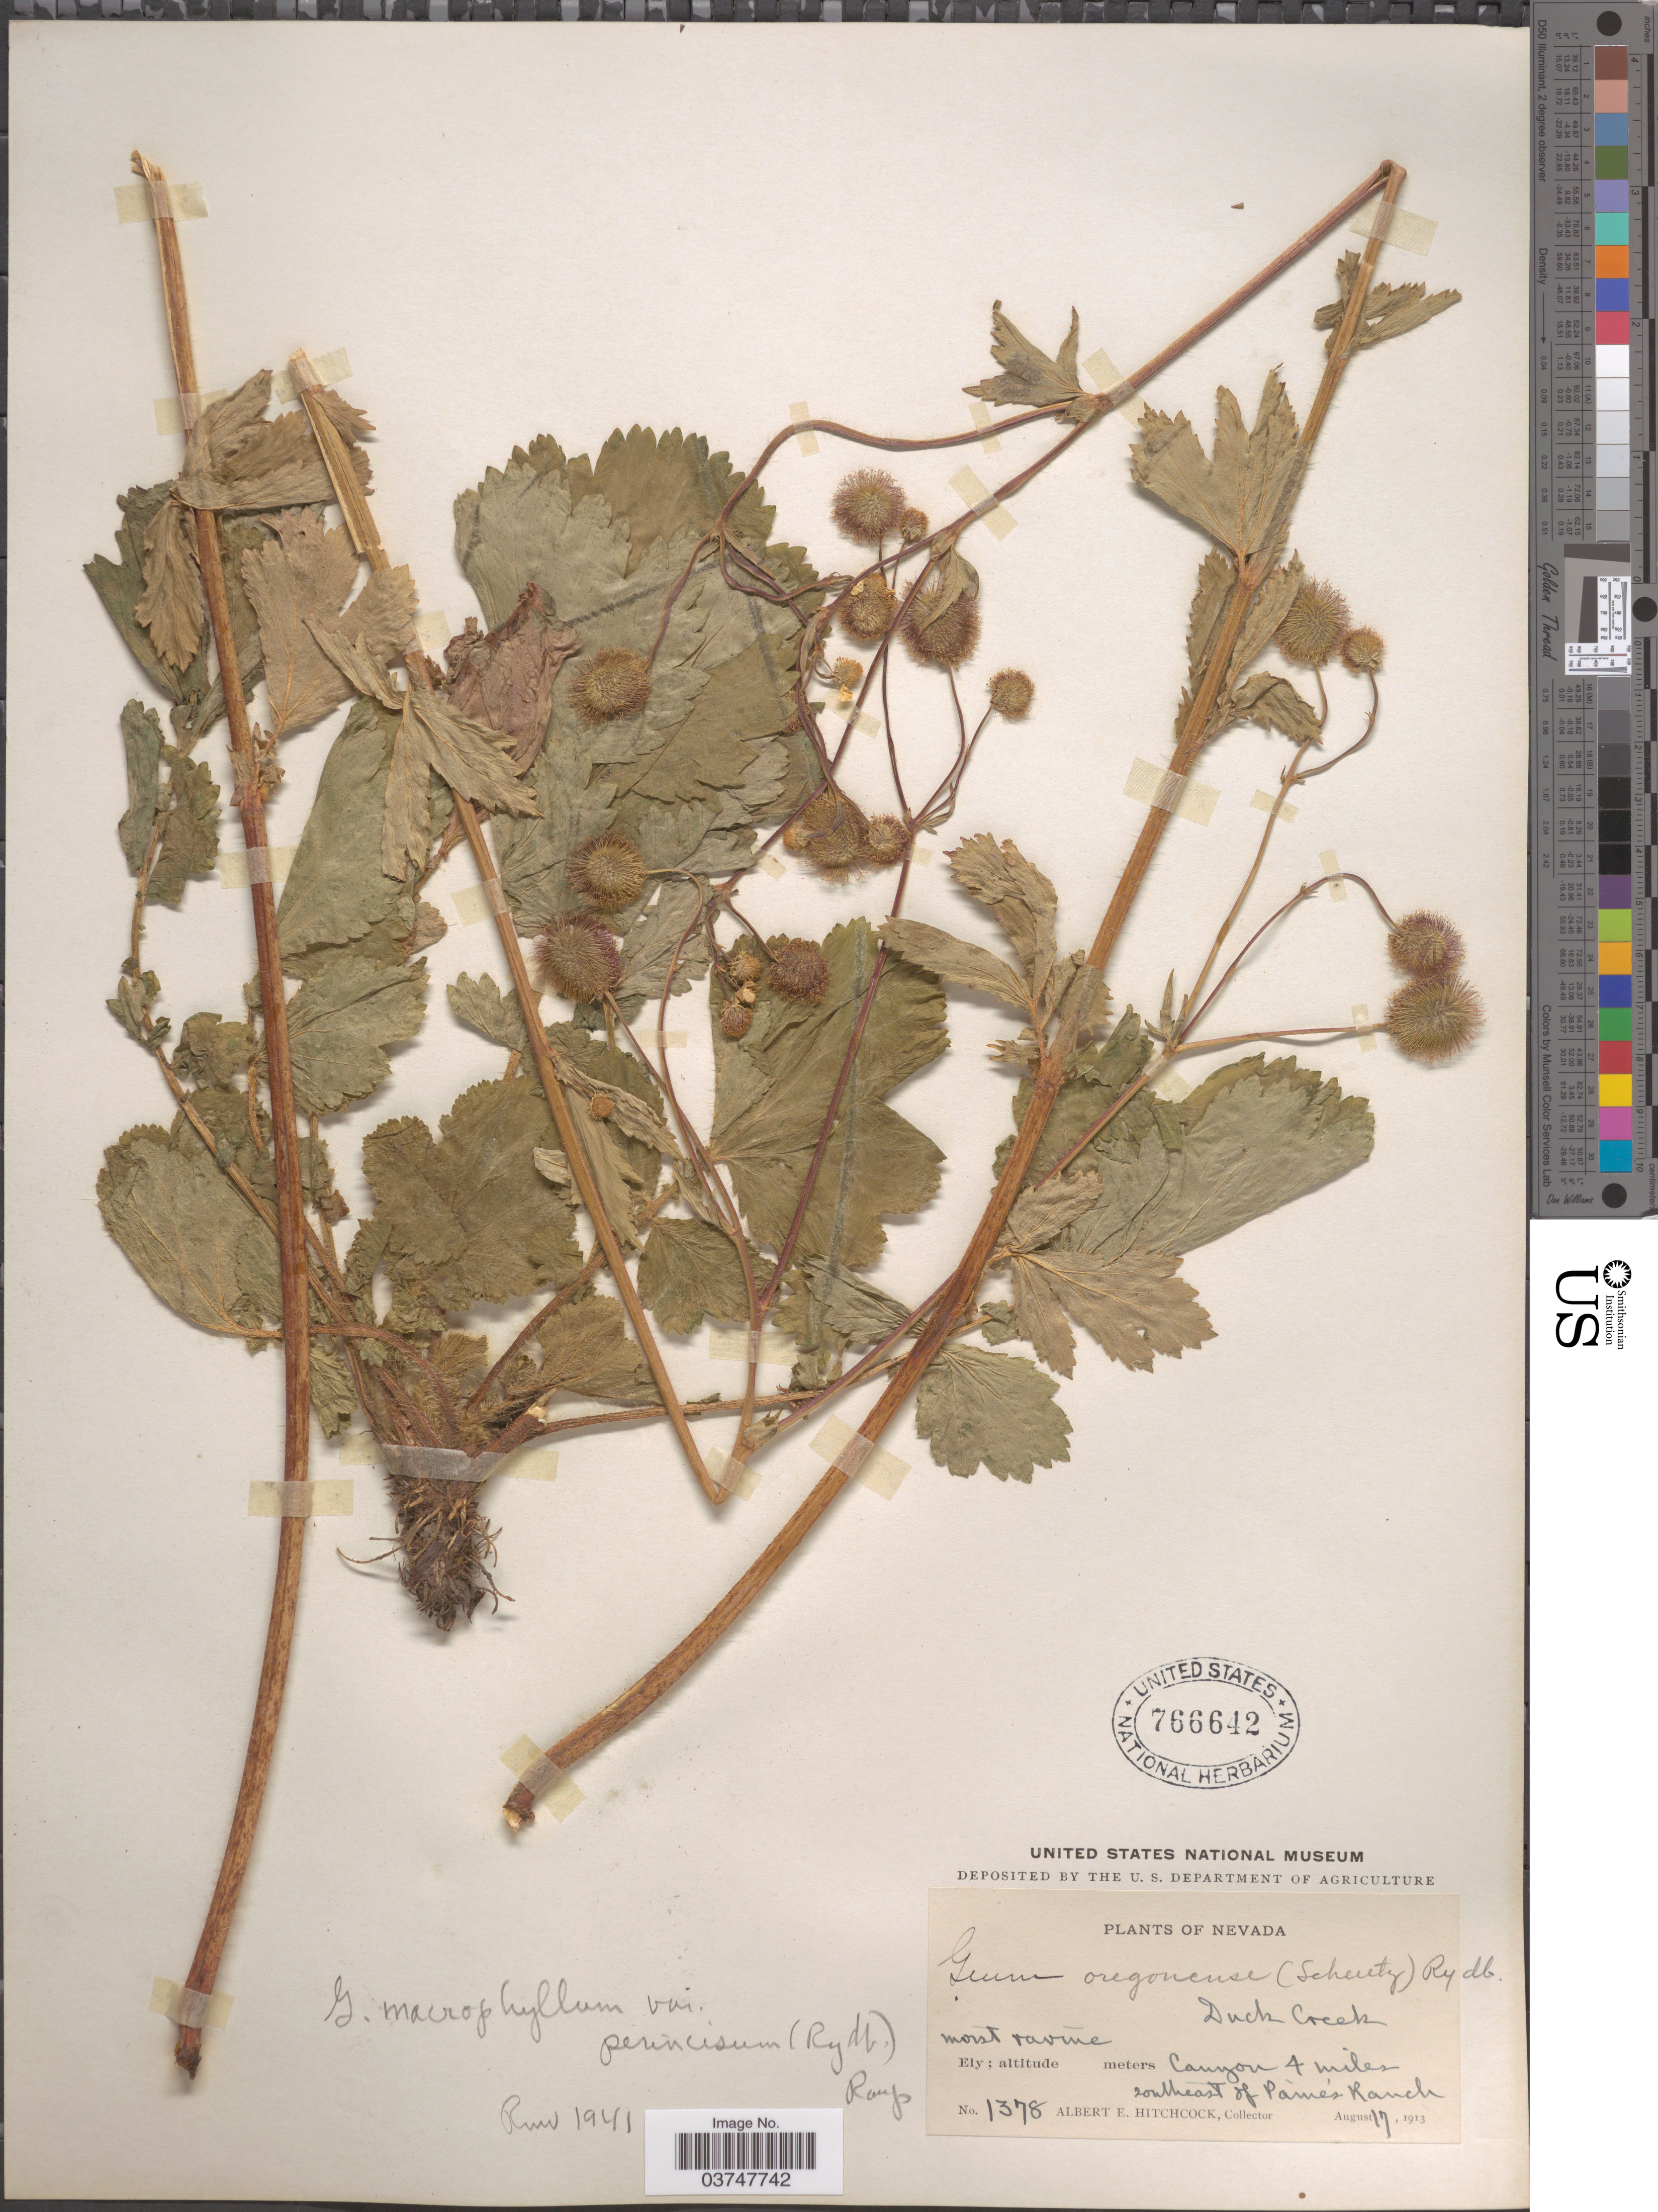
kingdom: Plantae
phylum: Tracheophyta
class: Magnoliopsida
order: Rosales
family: Rosaceae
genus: Geum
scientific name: Geum macrophyllum var. perincisum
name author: (Rydb.) Raup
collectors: A. Hitchcock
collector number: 1378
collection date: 1913-08-17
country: United States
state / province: Nevada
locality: Ely. Canyon 4 miles southeast of Paine's Ranch.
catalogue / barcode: US 766642